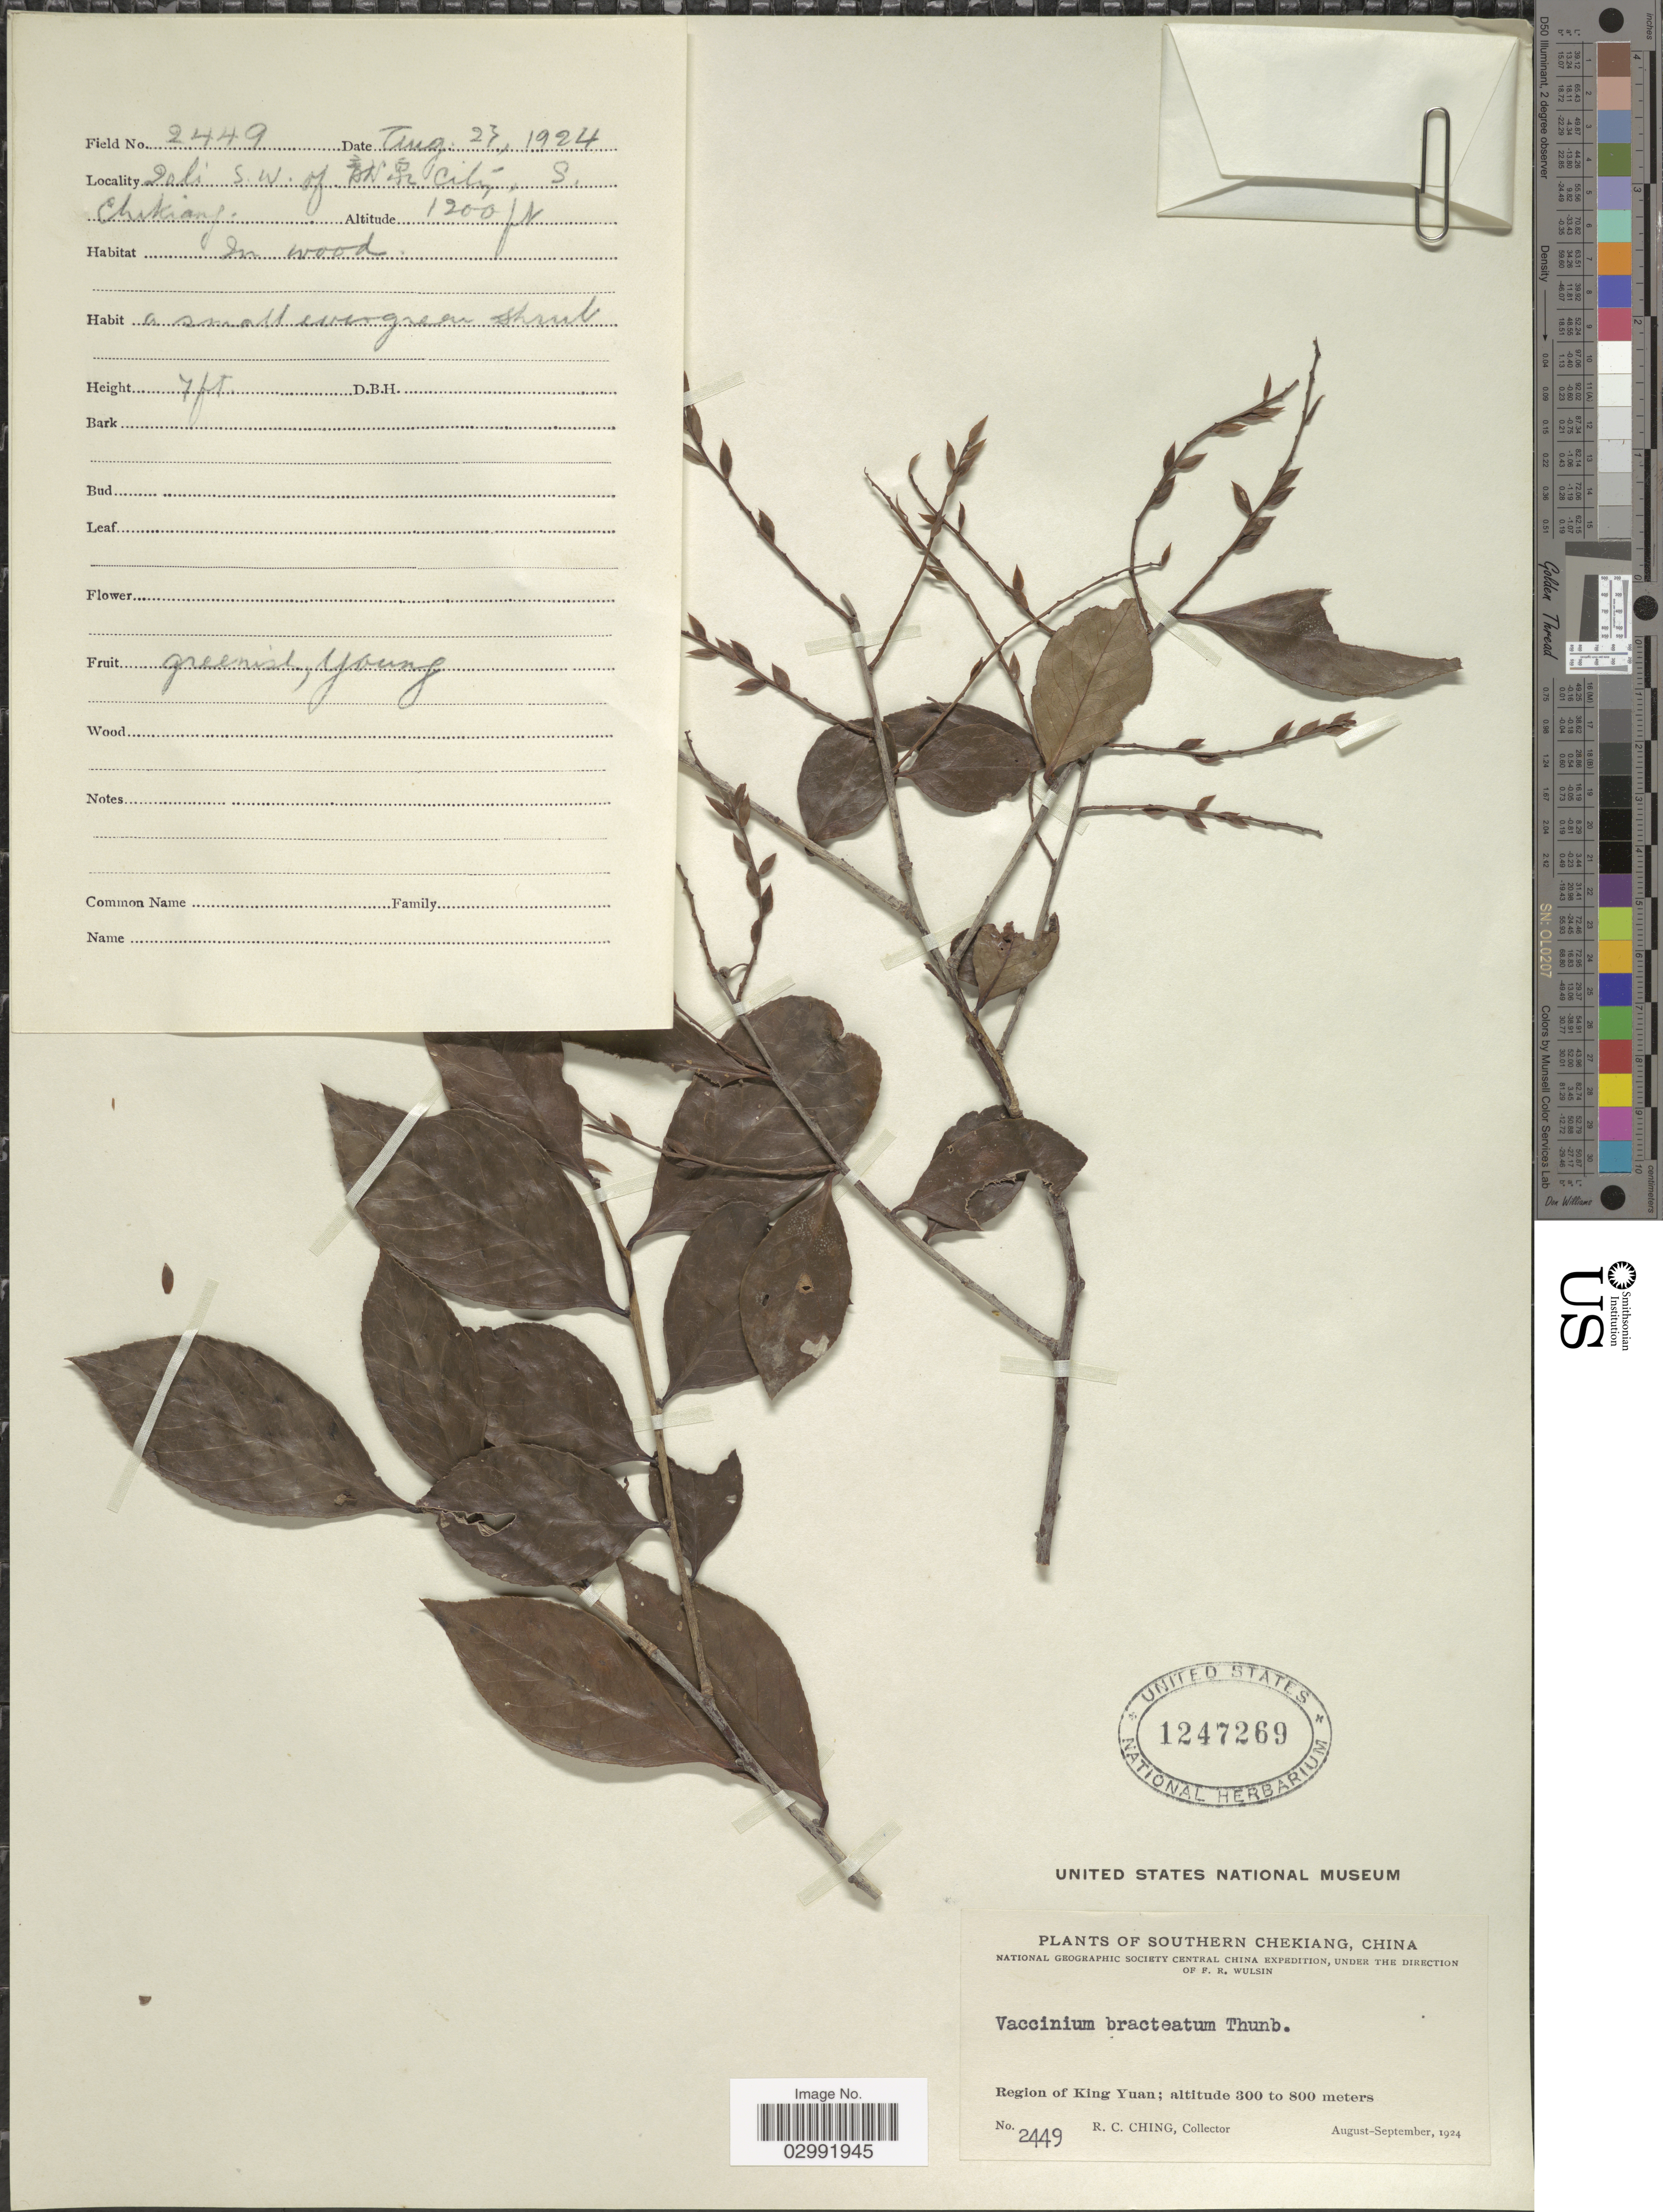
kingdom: Plantae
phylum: Tracheophyta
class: Magnoliopsida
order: Ericales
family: Ericaceae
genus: Vaccinium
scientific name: Vaccinium bracteatum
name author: Thunb.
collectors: R. C. Ching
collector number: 2449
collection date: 1924-08-23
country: China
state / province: Zhejiang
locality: Southern Chekiang. Region of King Yuan.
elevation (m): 366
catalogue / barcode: US 1247269